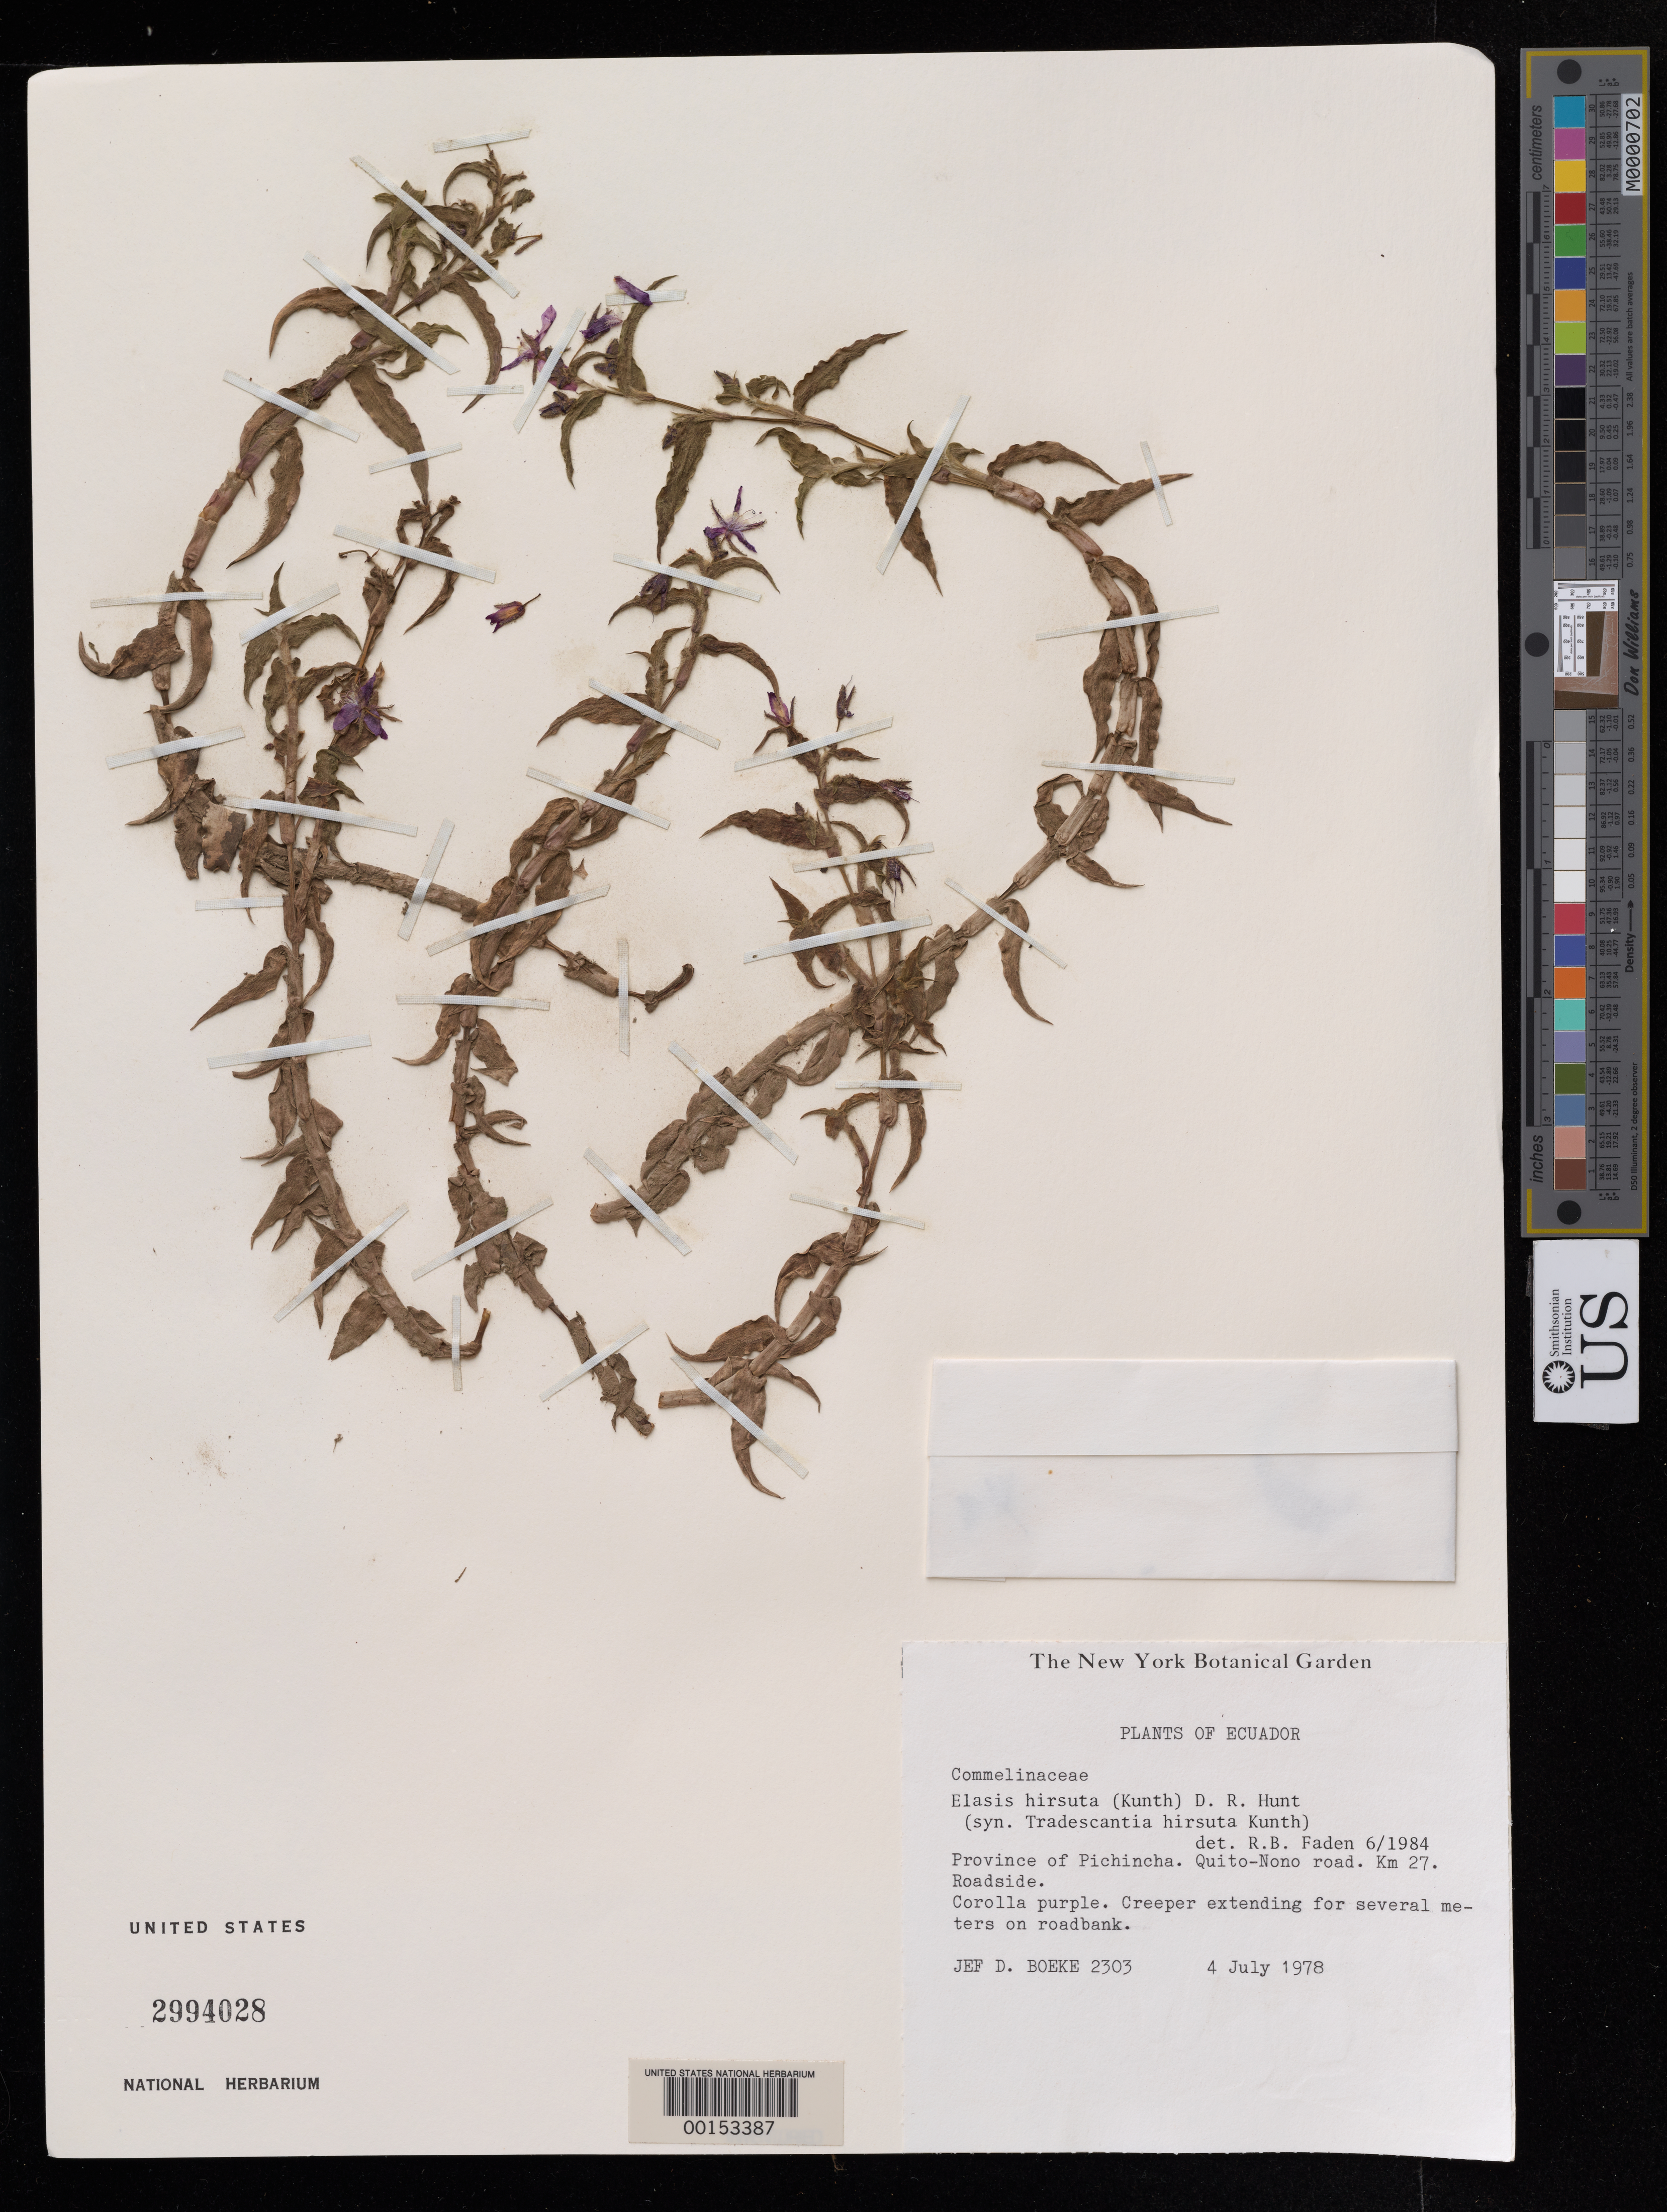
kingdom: Plantae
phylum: Tracheophyta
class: Liliopsida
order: Commelinales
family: Commelinaceae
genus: Elasis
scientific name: Elasis hirsuta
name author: (Kunth) D.R. Hunt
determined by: Faden, Robert B., (US), Smithsonian Institution - National Museum of Natural History (UNITED STATES)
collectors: J. D. Boeke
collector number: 2303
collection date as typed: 04 Jul 1978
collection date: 1978-07-04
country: Ecuador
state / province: Pichincha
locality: Quito-nono road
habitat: Roadside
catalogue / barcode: US 2994028